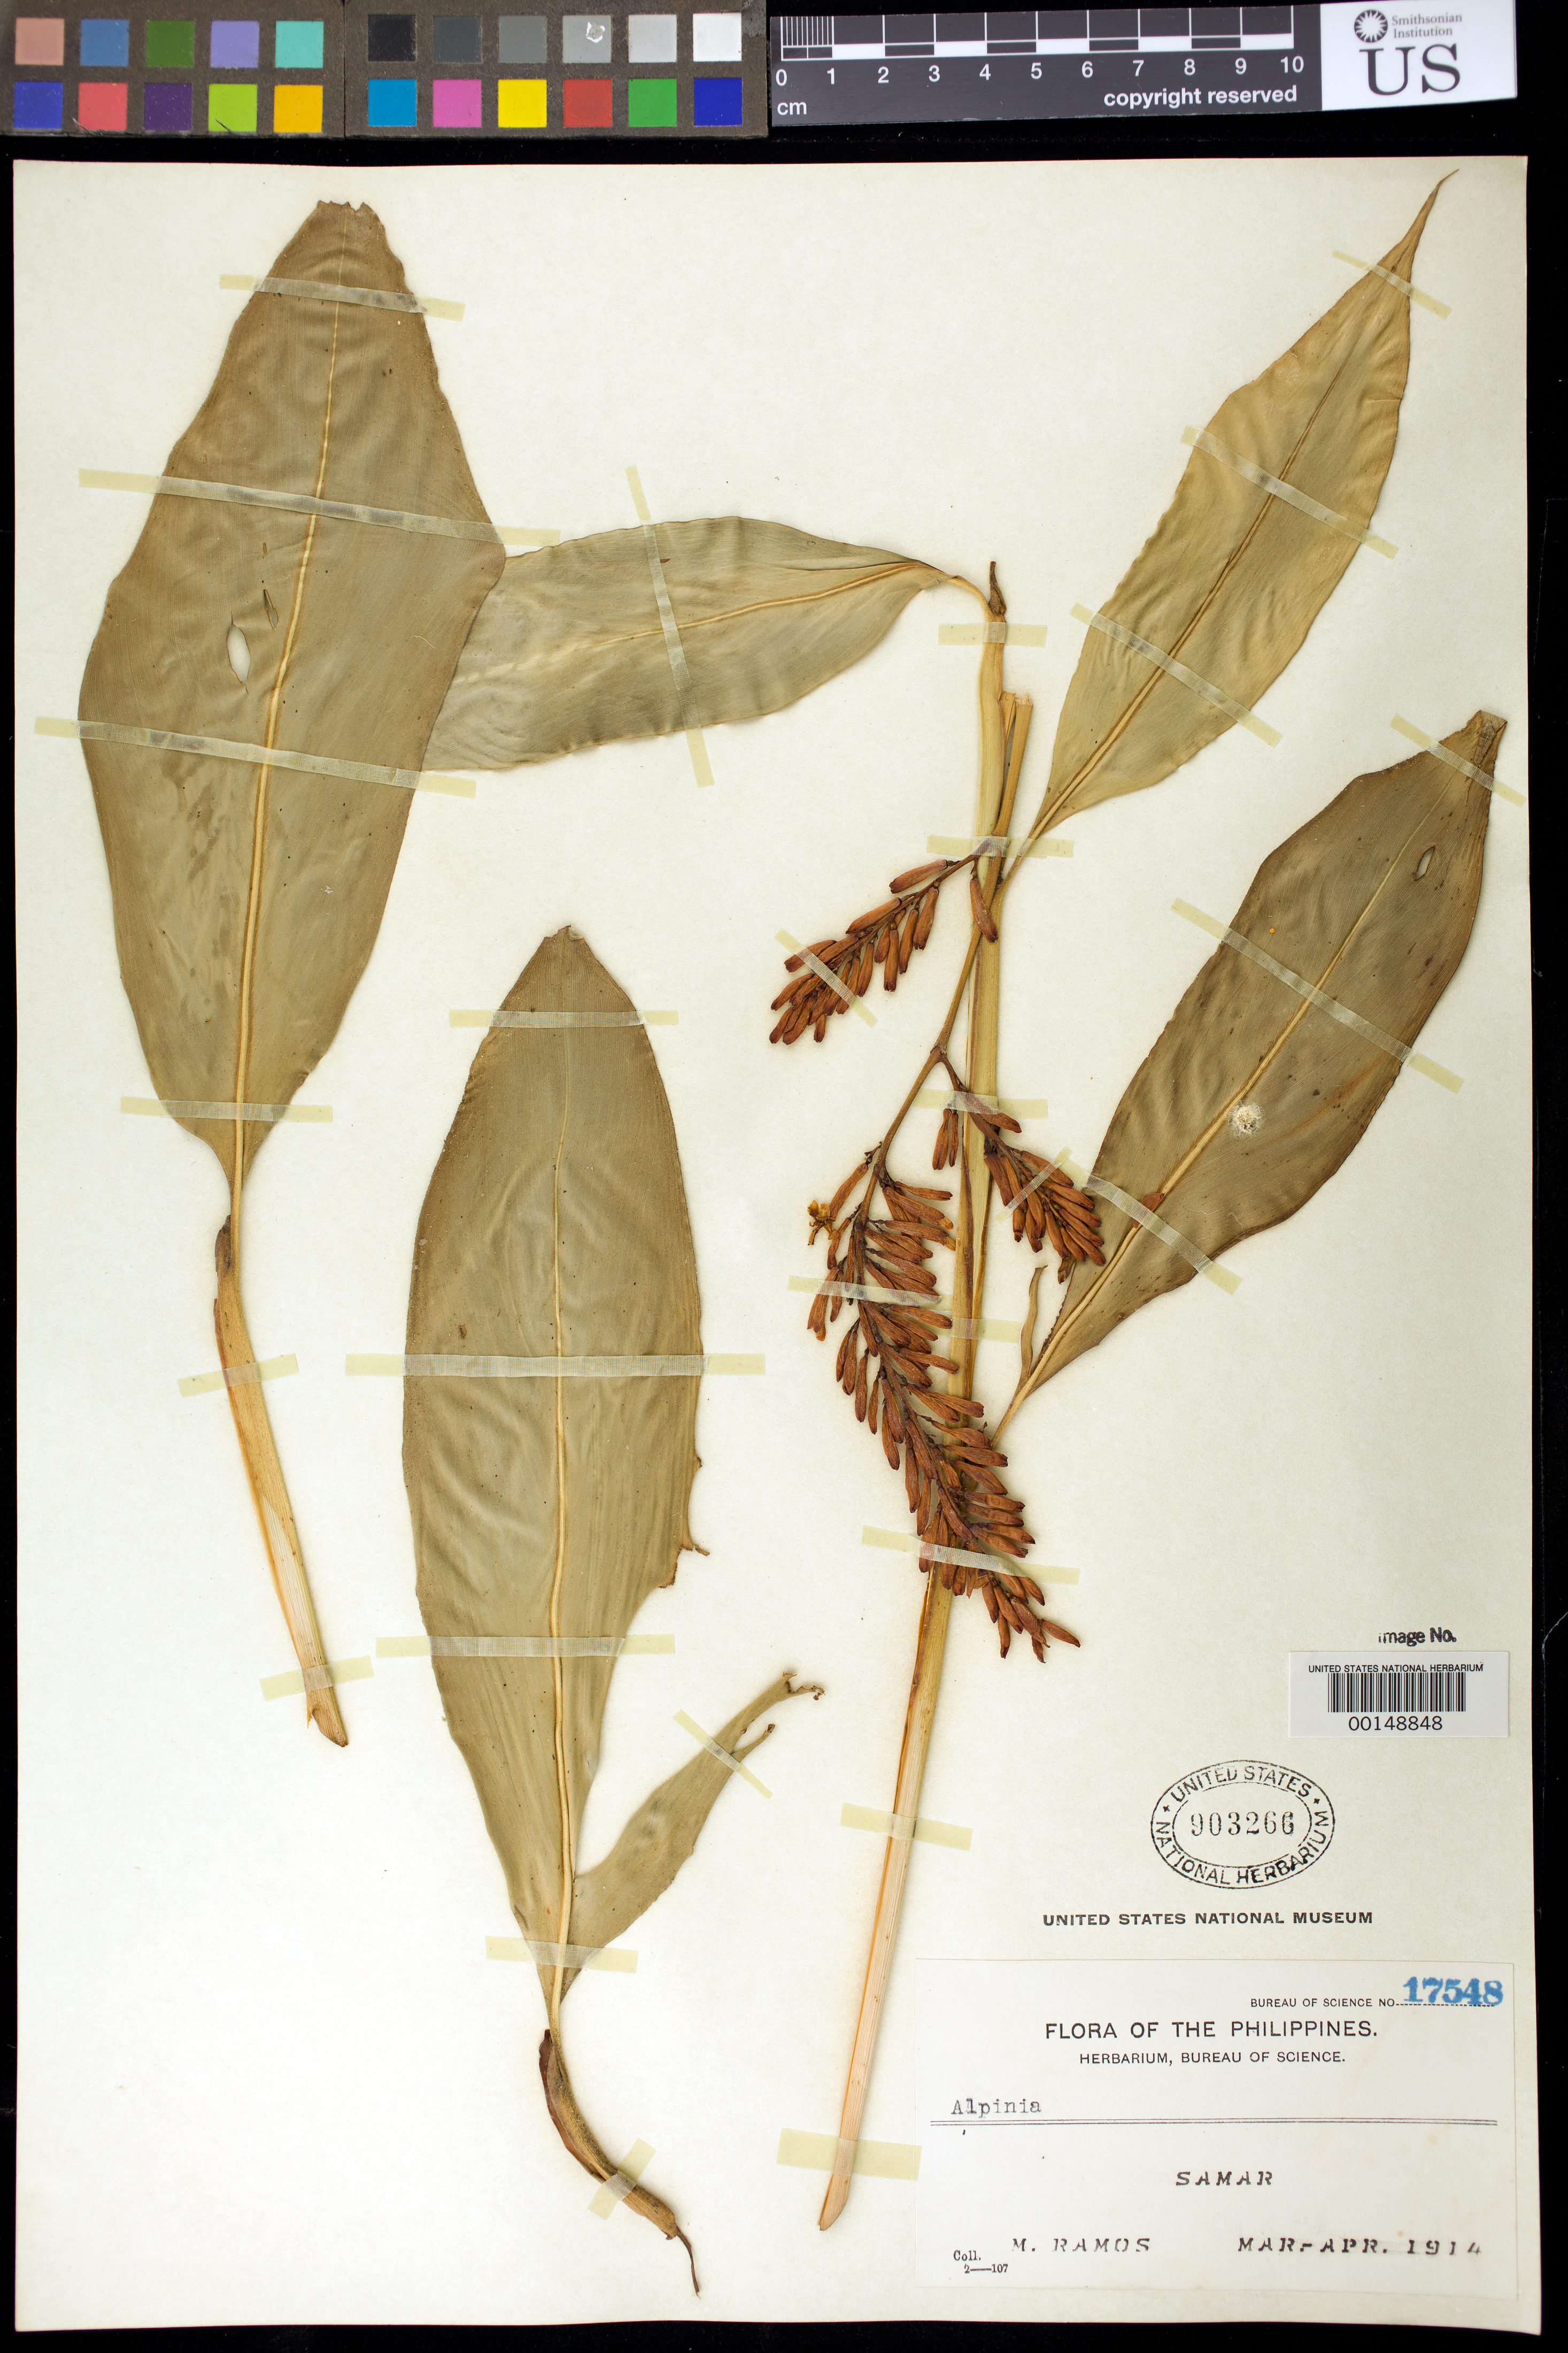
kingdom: Plantae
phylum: Tracheophyta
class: Liliopsida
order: Zingiberales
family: Zingiberaceae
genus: Alpinia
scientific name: Alpinia sp.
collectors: M. Ramos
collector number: Bur. Sci. 17548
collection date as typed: Mar 1914 to -- Apr 1914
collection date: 1914-03/1914-04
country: Philippines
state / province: Eastern Visayas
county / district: Eastern Samar / Northern Samar / Western Samar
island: Samar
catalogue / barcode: US 903266